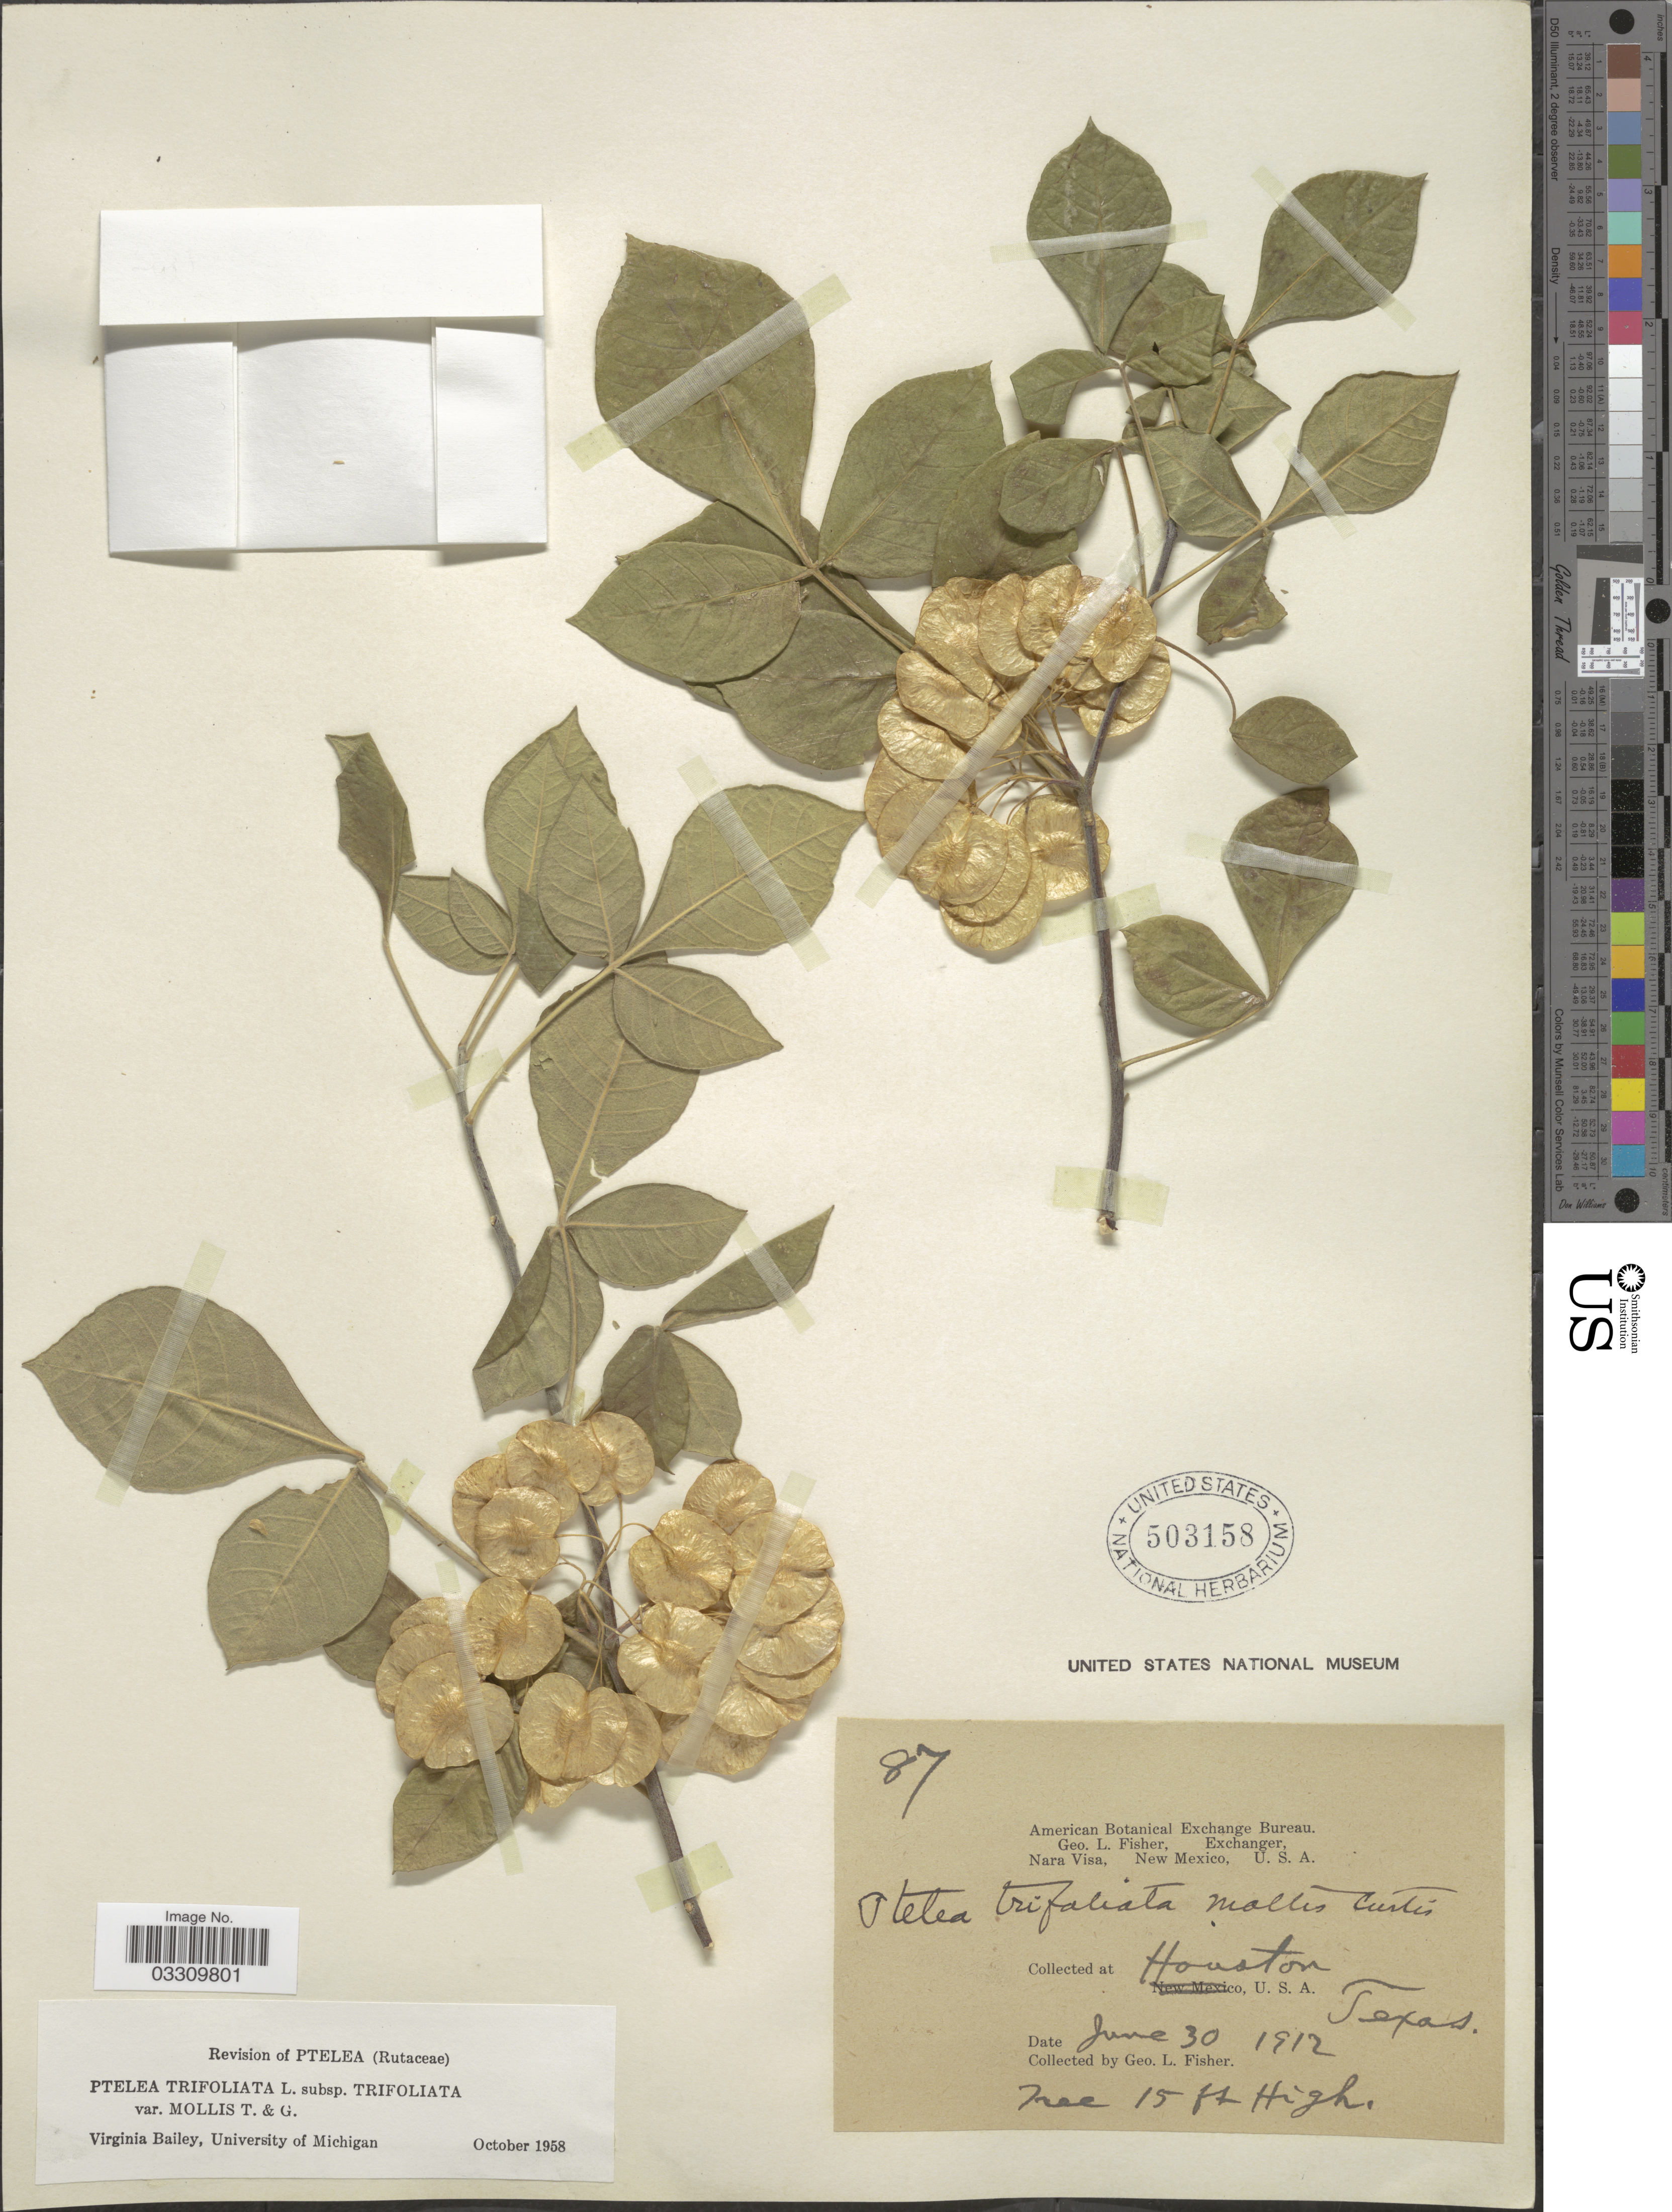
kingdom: Plantae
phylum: Tracheophyta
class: Magnoliopsida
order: Sapindales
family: Rutaceae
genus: Ptelea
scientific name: Ptelea trifoliata var. mollis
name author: Torr. & A. Gray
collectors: G. L. Fisher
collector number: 87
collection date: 1912-06-30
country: United States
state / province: Texas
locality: Houston.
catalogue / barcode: US 503158